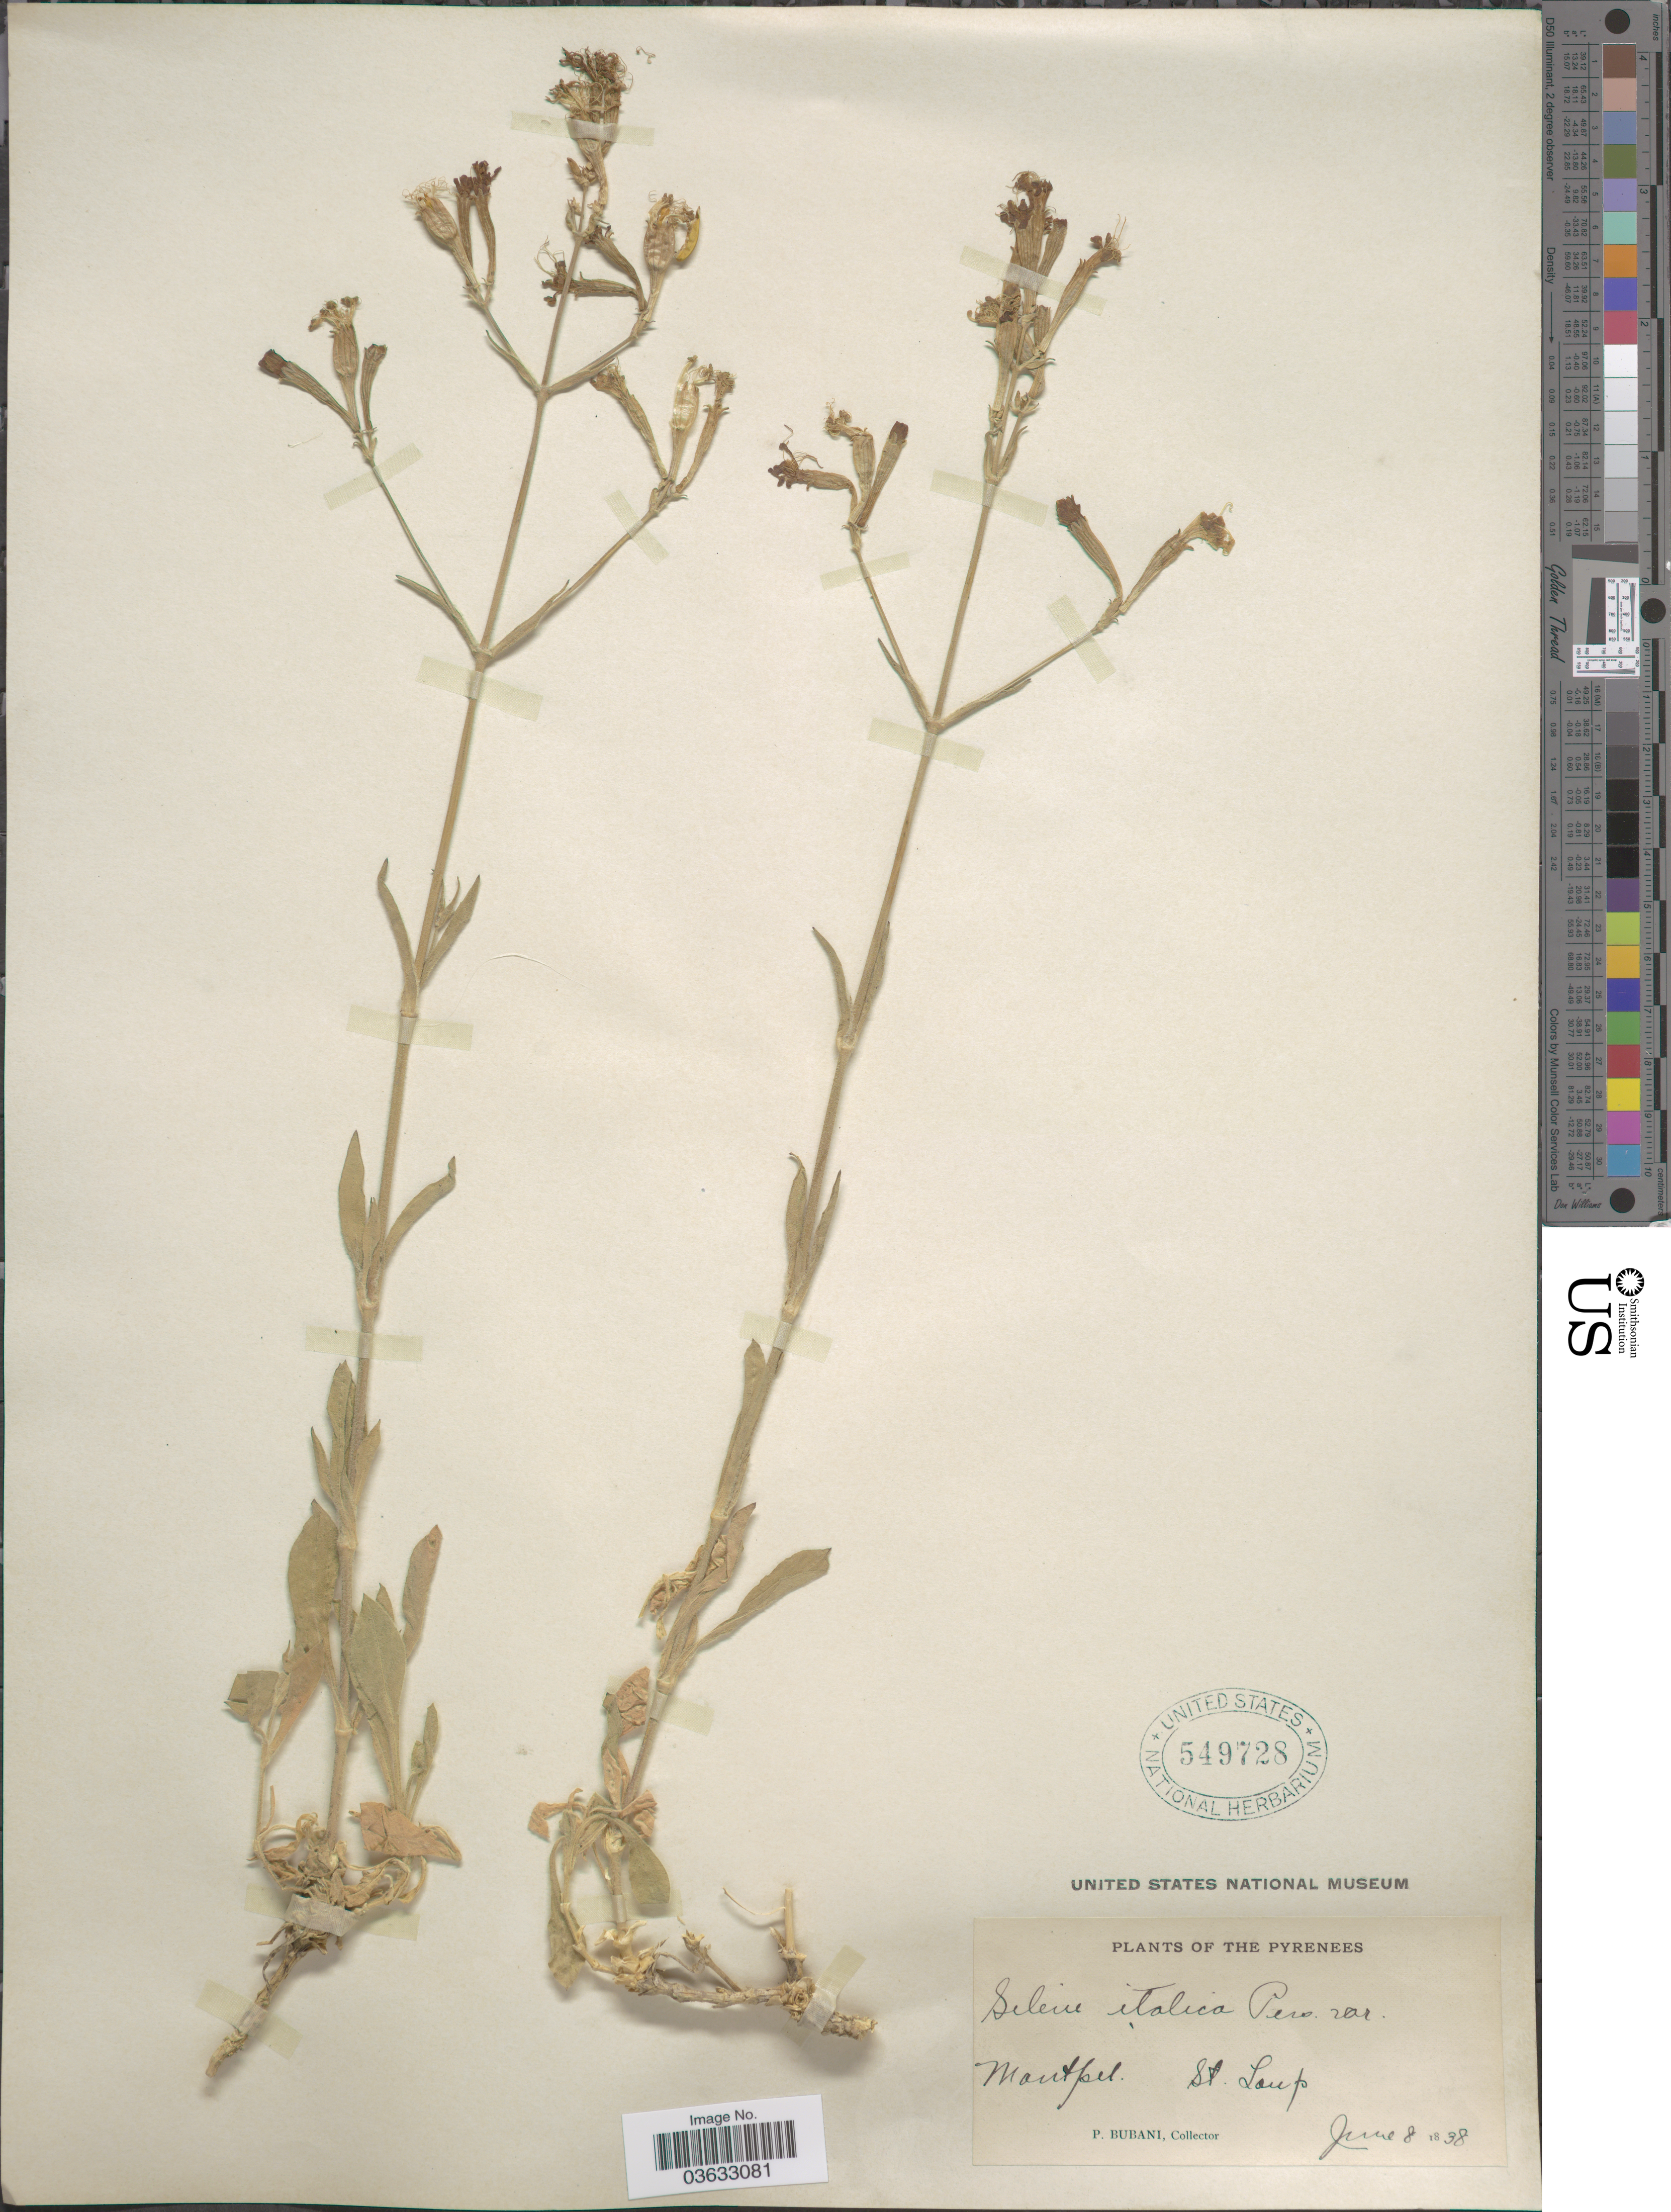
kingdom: Plantae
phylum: Tracheophyta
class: Magnoliopsida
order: Caryophyllales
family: Caryophyllaceae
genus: Silene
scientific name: Silene italica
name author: (L.) Pers.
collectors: P. Bubani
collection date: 1838-06-08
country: France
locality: The Pyrenees. Montpel. St. Loup.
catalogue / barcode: US 549728